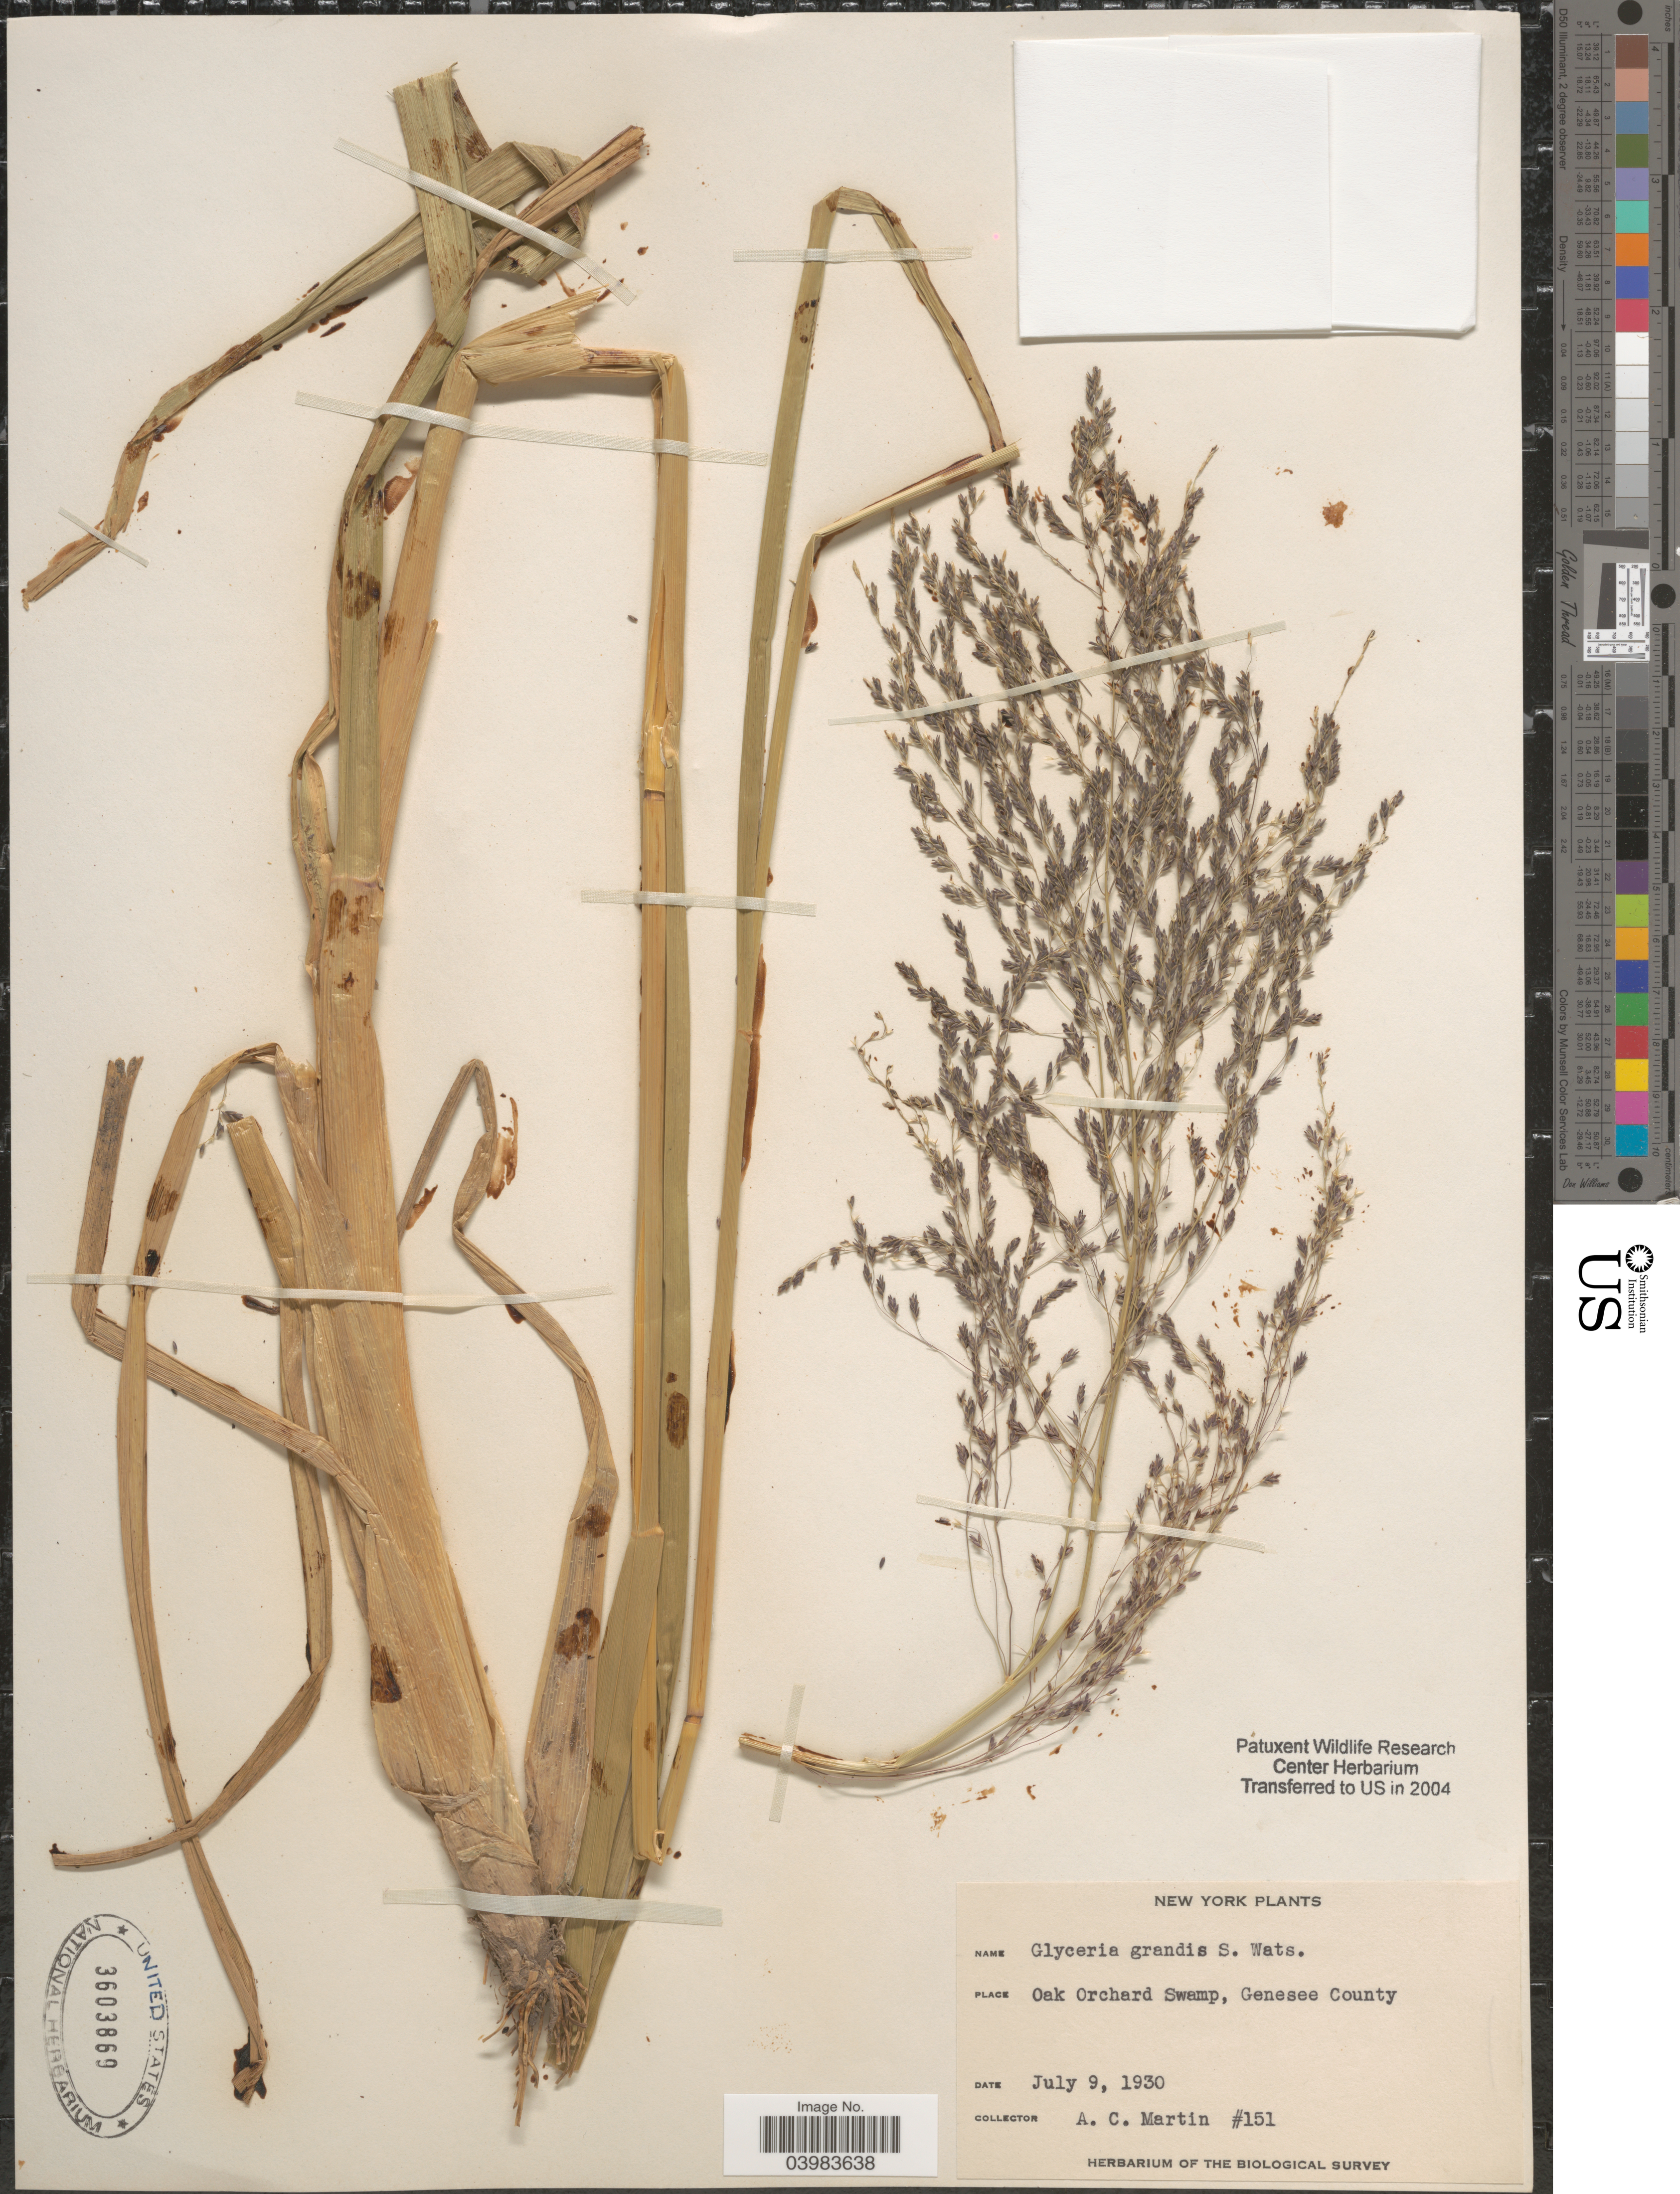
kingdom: Plantae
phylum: Tracheophyta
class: Liliopsida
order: Poales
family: Poaceae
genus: Glyceria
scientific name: Glyceria grandis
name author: S. Watson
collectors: A. C. Martin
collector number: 151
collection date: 1930-07-09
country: United States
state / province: New York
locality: Oak Orchard Swamp, Genesee County.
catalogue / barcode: US 3603869